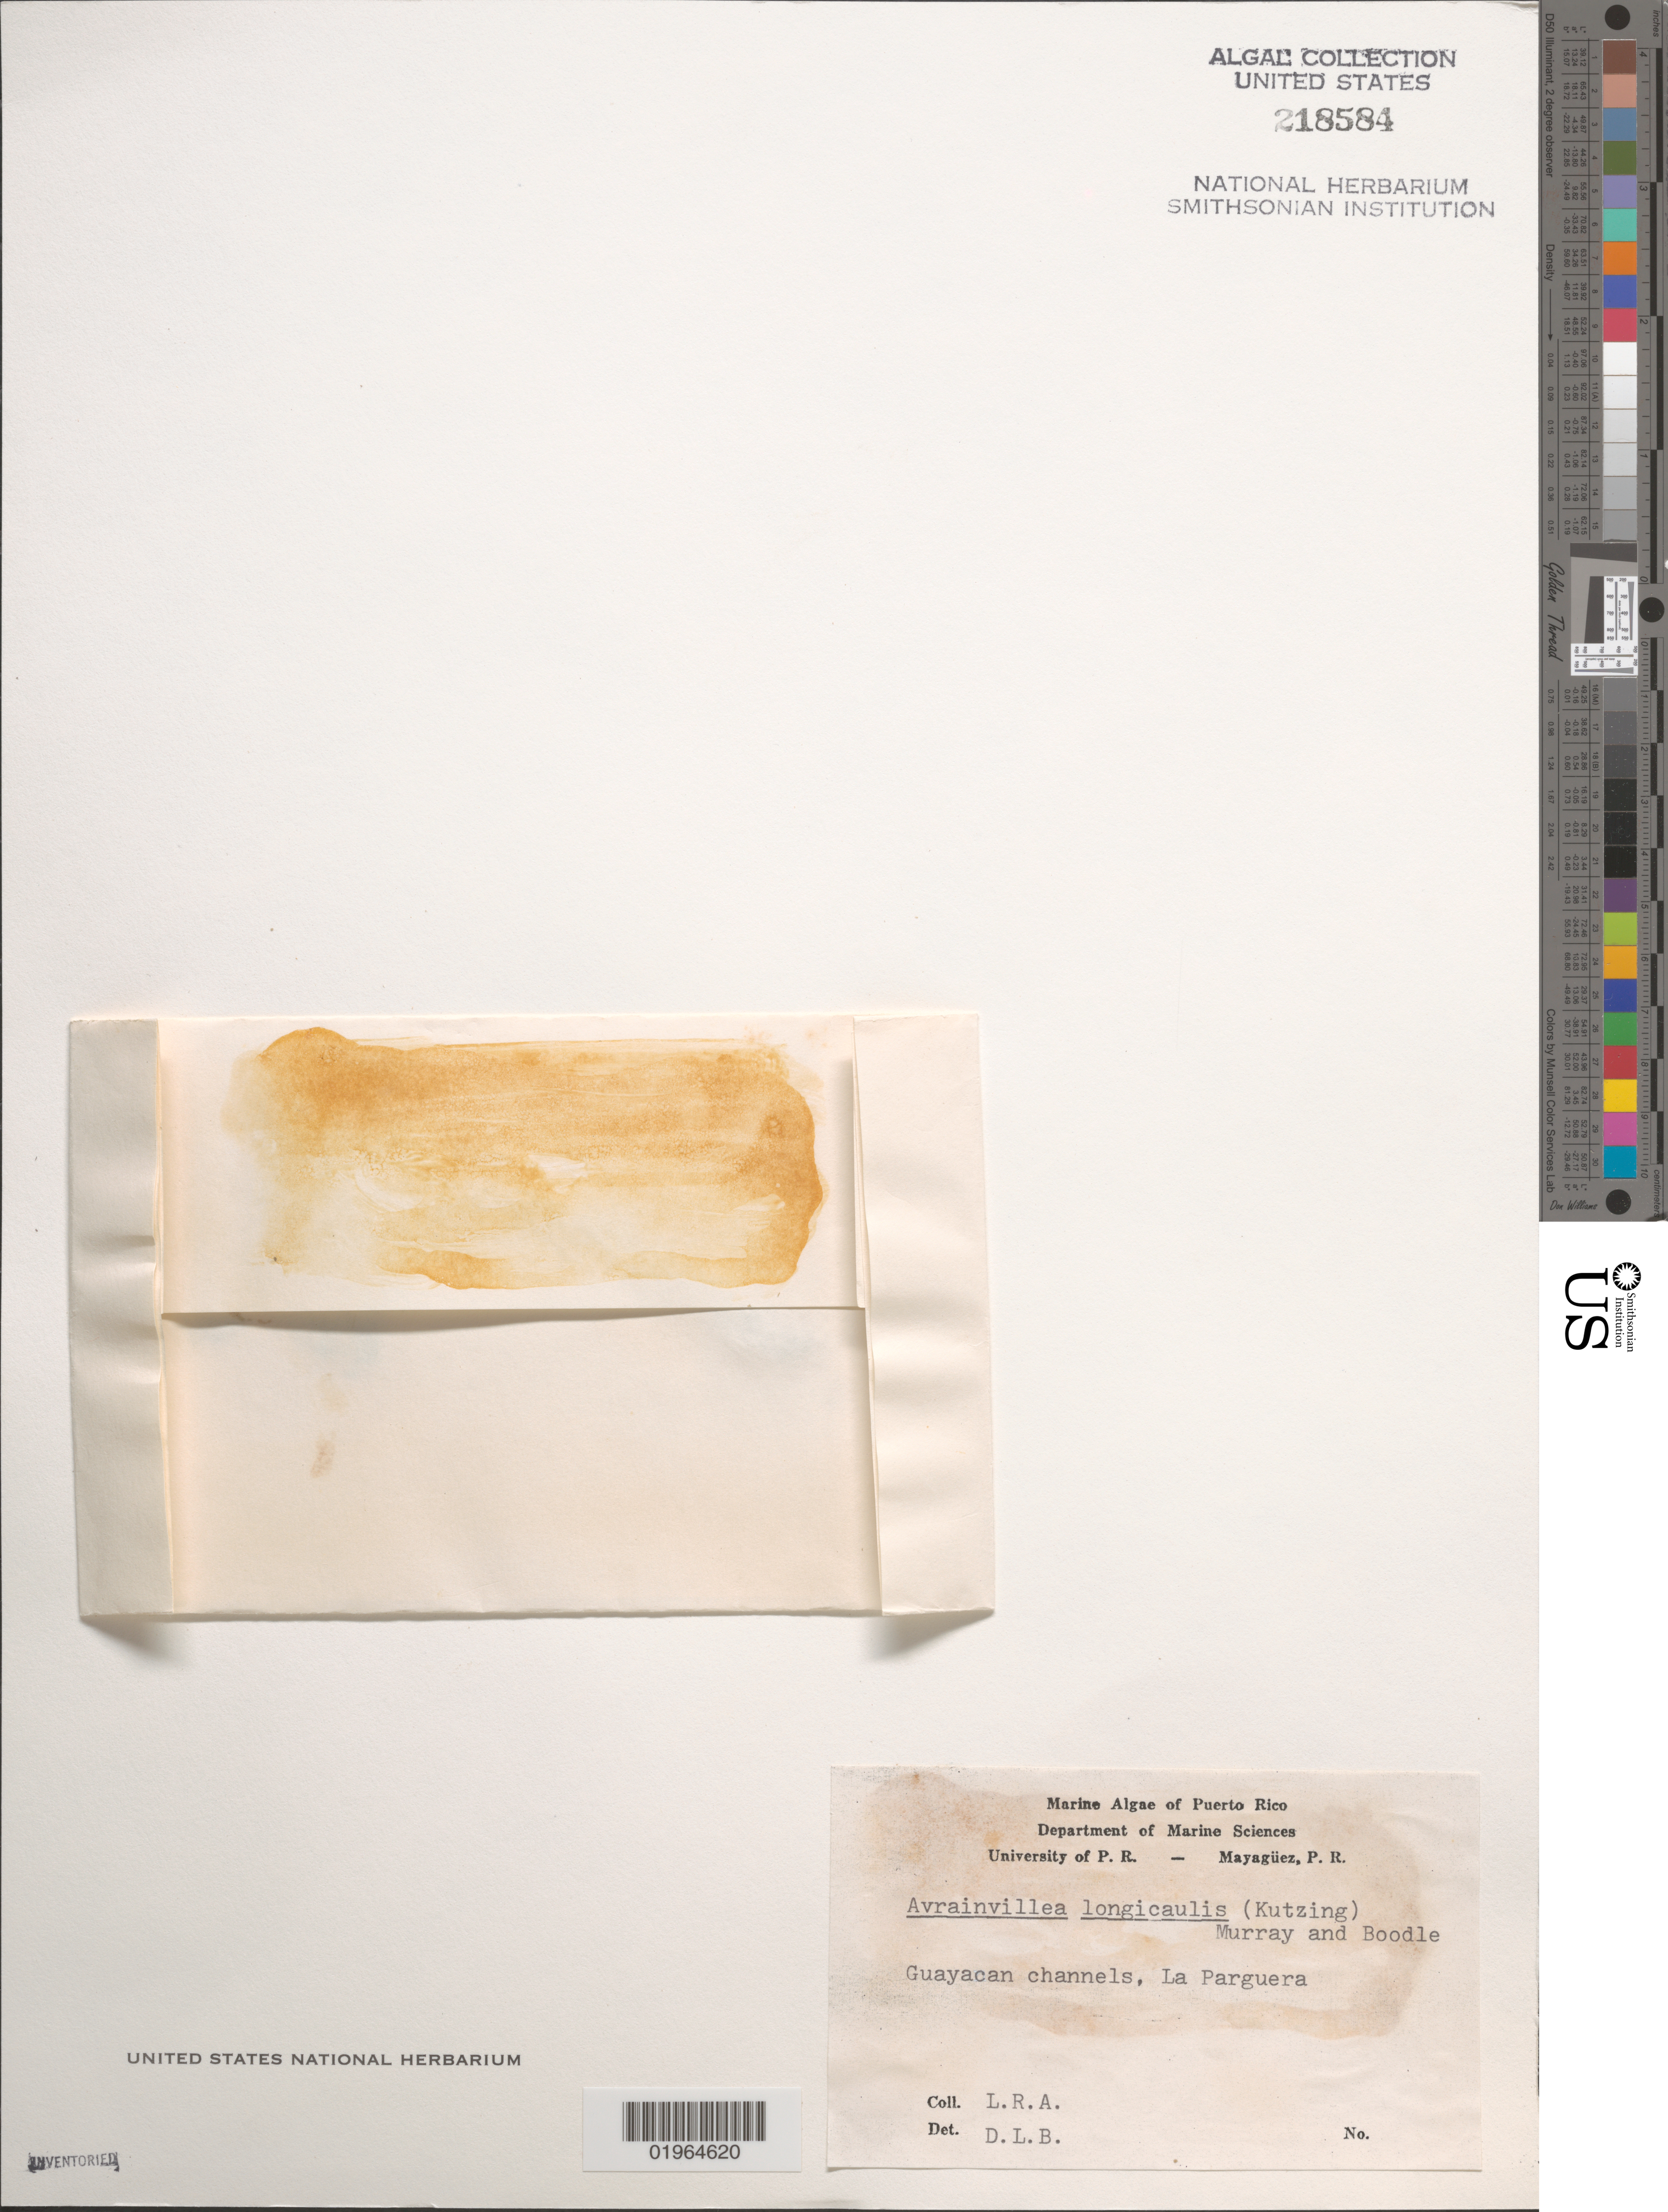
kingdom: Plantae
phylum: Chlorophyta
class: Ulvophyceae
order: Bryopsidales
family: Dichotomosiphonaceae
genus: Avrainvillea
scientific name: Avrainvillea longicaulis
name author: (Kütz.) G. Murray & Boodle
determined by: Ballantine, D. L.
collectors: L. Almodovar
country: Puerto Rico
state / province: Lajas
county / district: La Parguera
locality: Guayacan channels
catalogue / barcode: US 218584